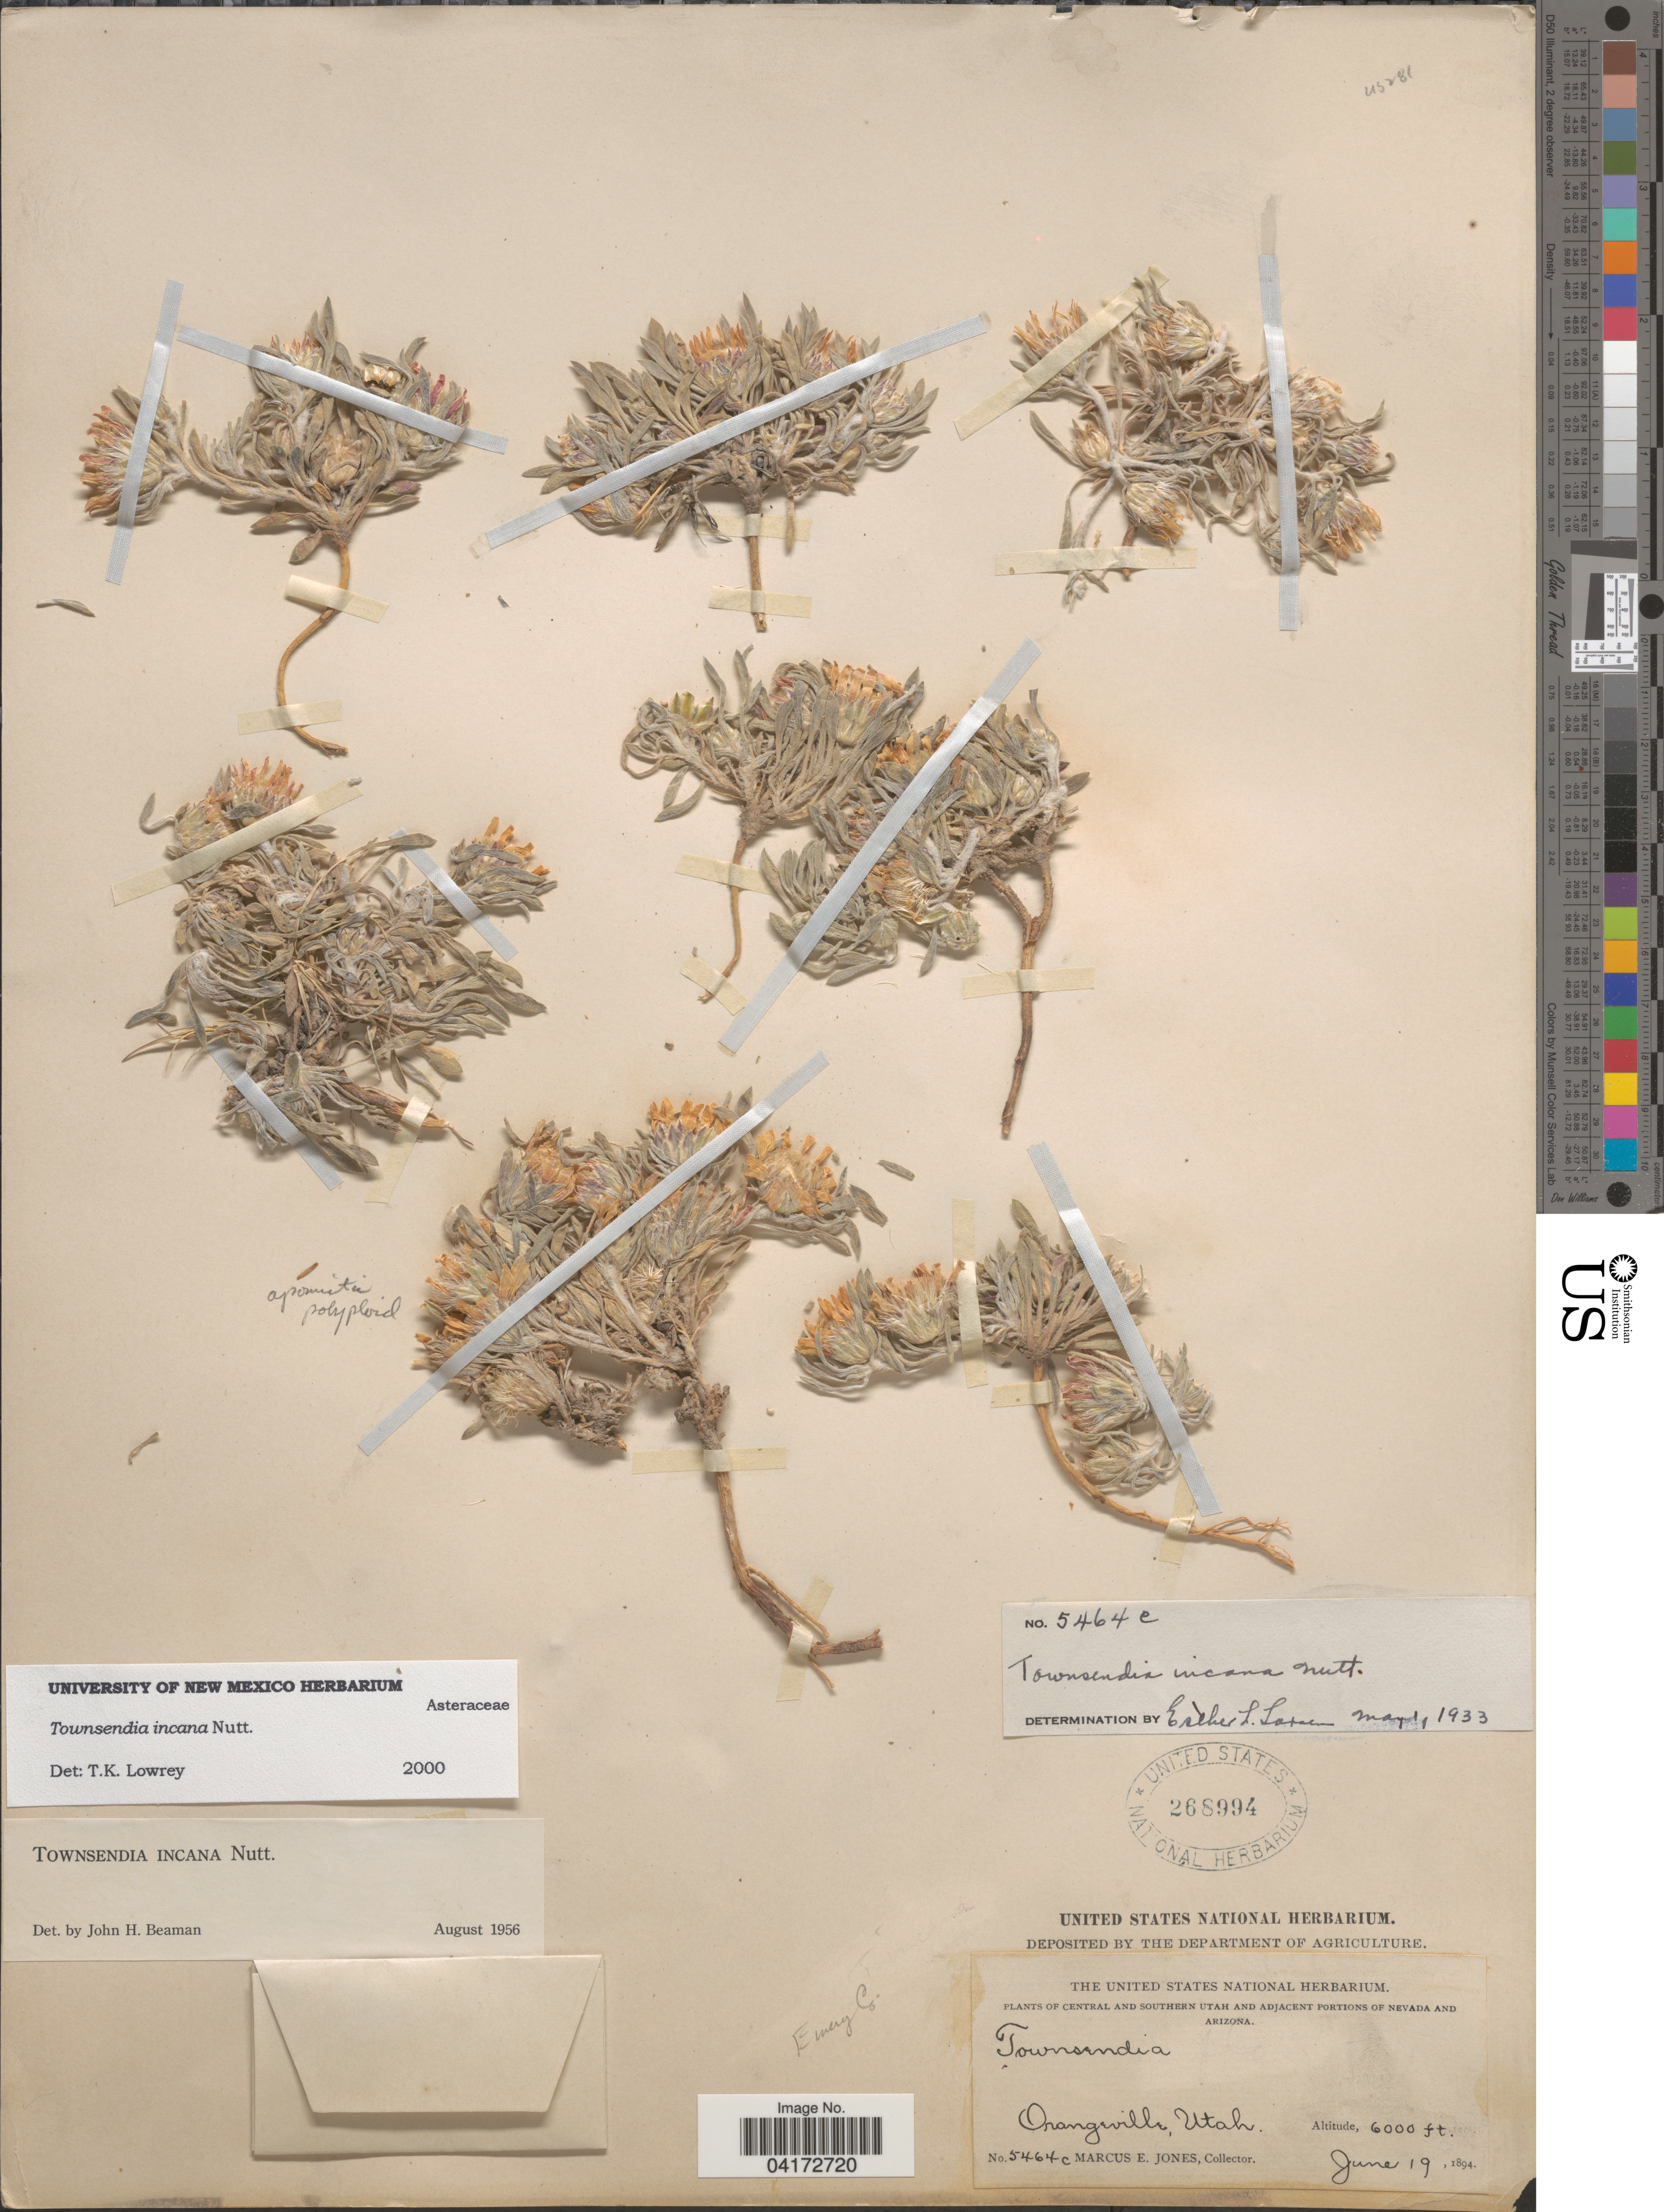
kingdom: Plantae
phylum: Tracheophyta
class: Magnoliopsida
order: Asterales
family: Asteraceae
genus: Townsendia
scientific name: Townsendia incana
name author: Nutt.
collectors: M. E. Jones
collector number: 5464c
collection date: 1894-06-19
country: United States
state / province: Utah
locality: Central and Southern Utah. Orangeville.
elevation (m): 1829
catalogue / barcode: US 268994